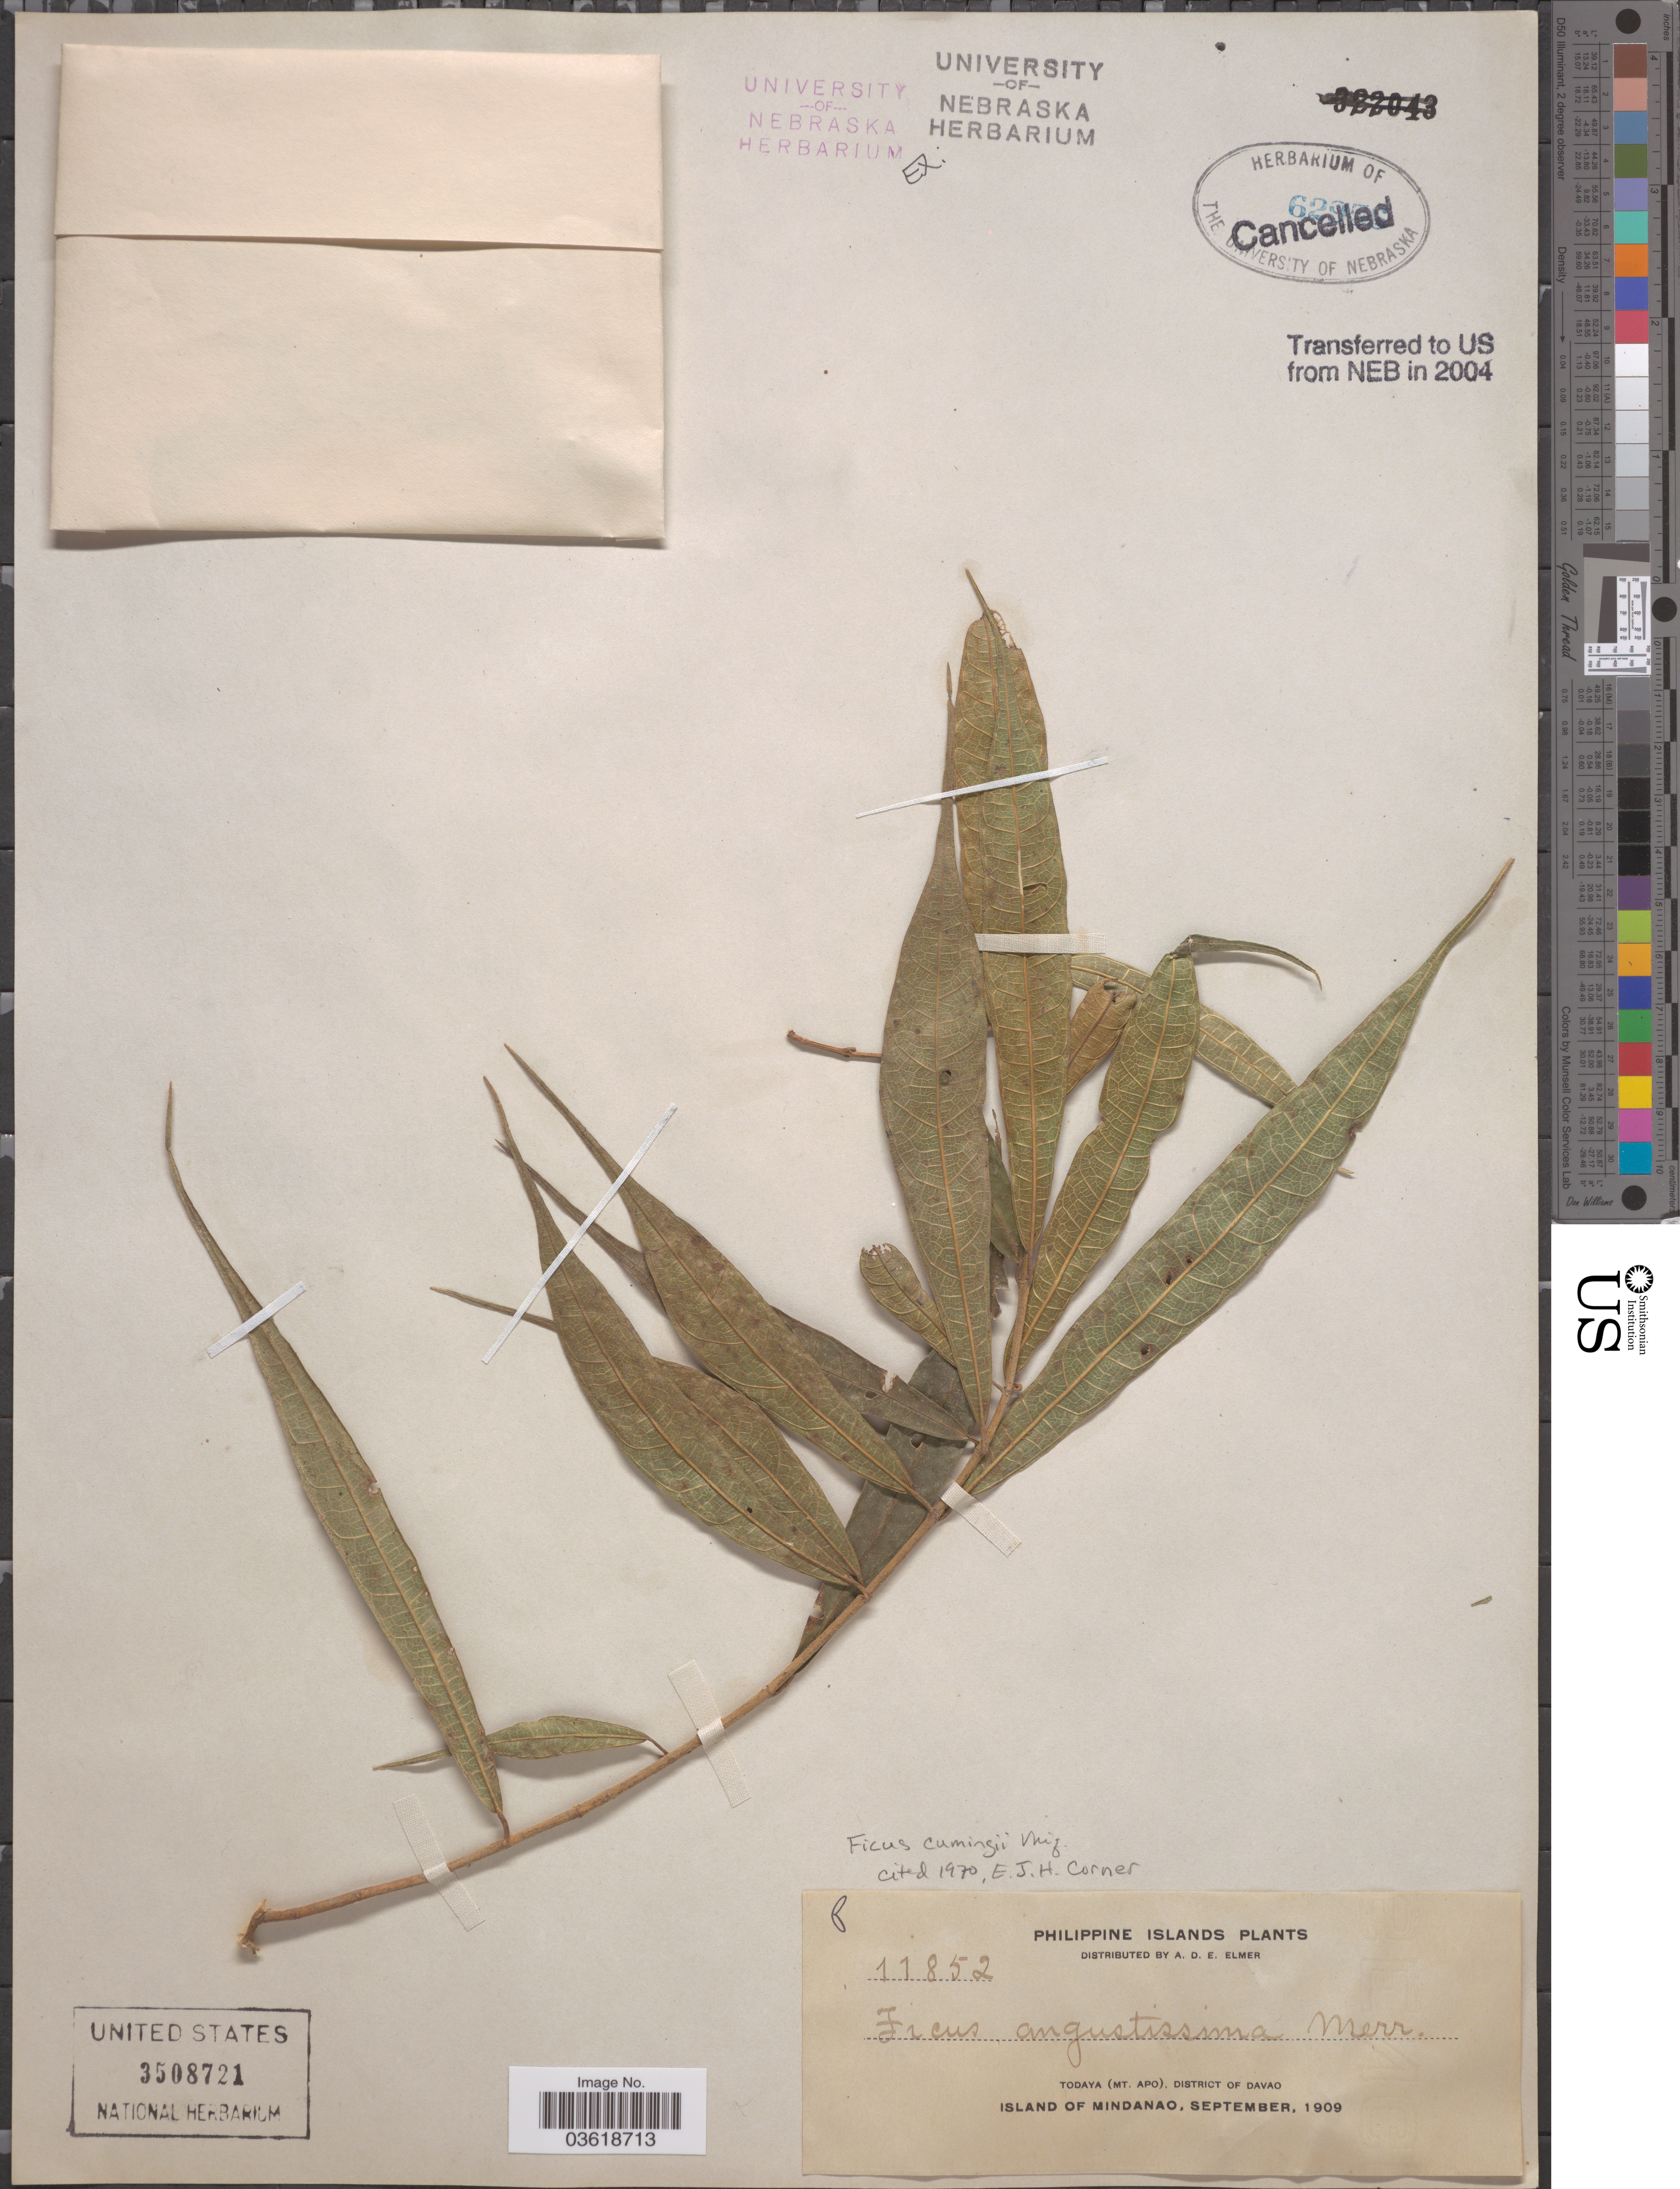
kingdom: Plantae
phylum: Tracheophyta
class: Magnoliopsida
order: Rosales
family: Moraceae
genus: Ficus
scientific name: Ficus cumingii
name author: Miq.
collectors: A. D. E. Elmer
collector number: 11852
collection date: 1909-09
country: Philippines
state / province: Davao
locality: Philippine Islands. Todaya (Mt. Apo), District of Davao. Island of Mindanao.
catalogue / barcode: US 3508721